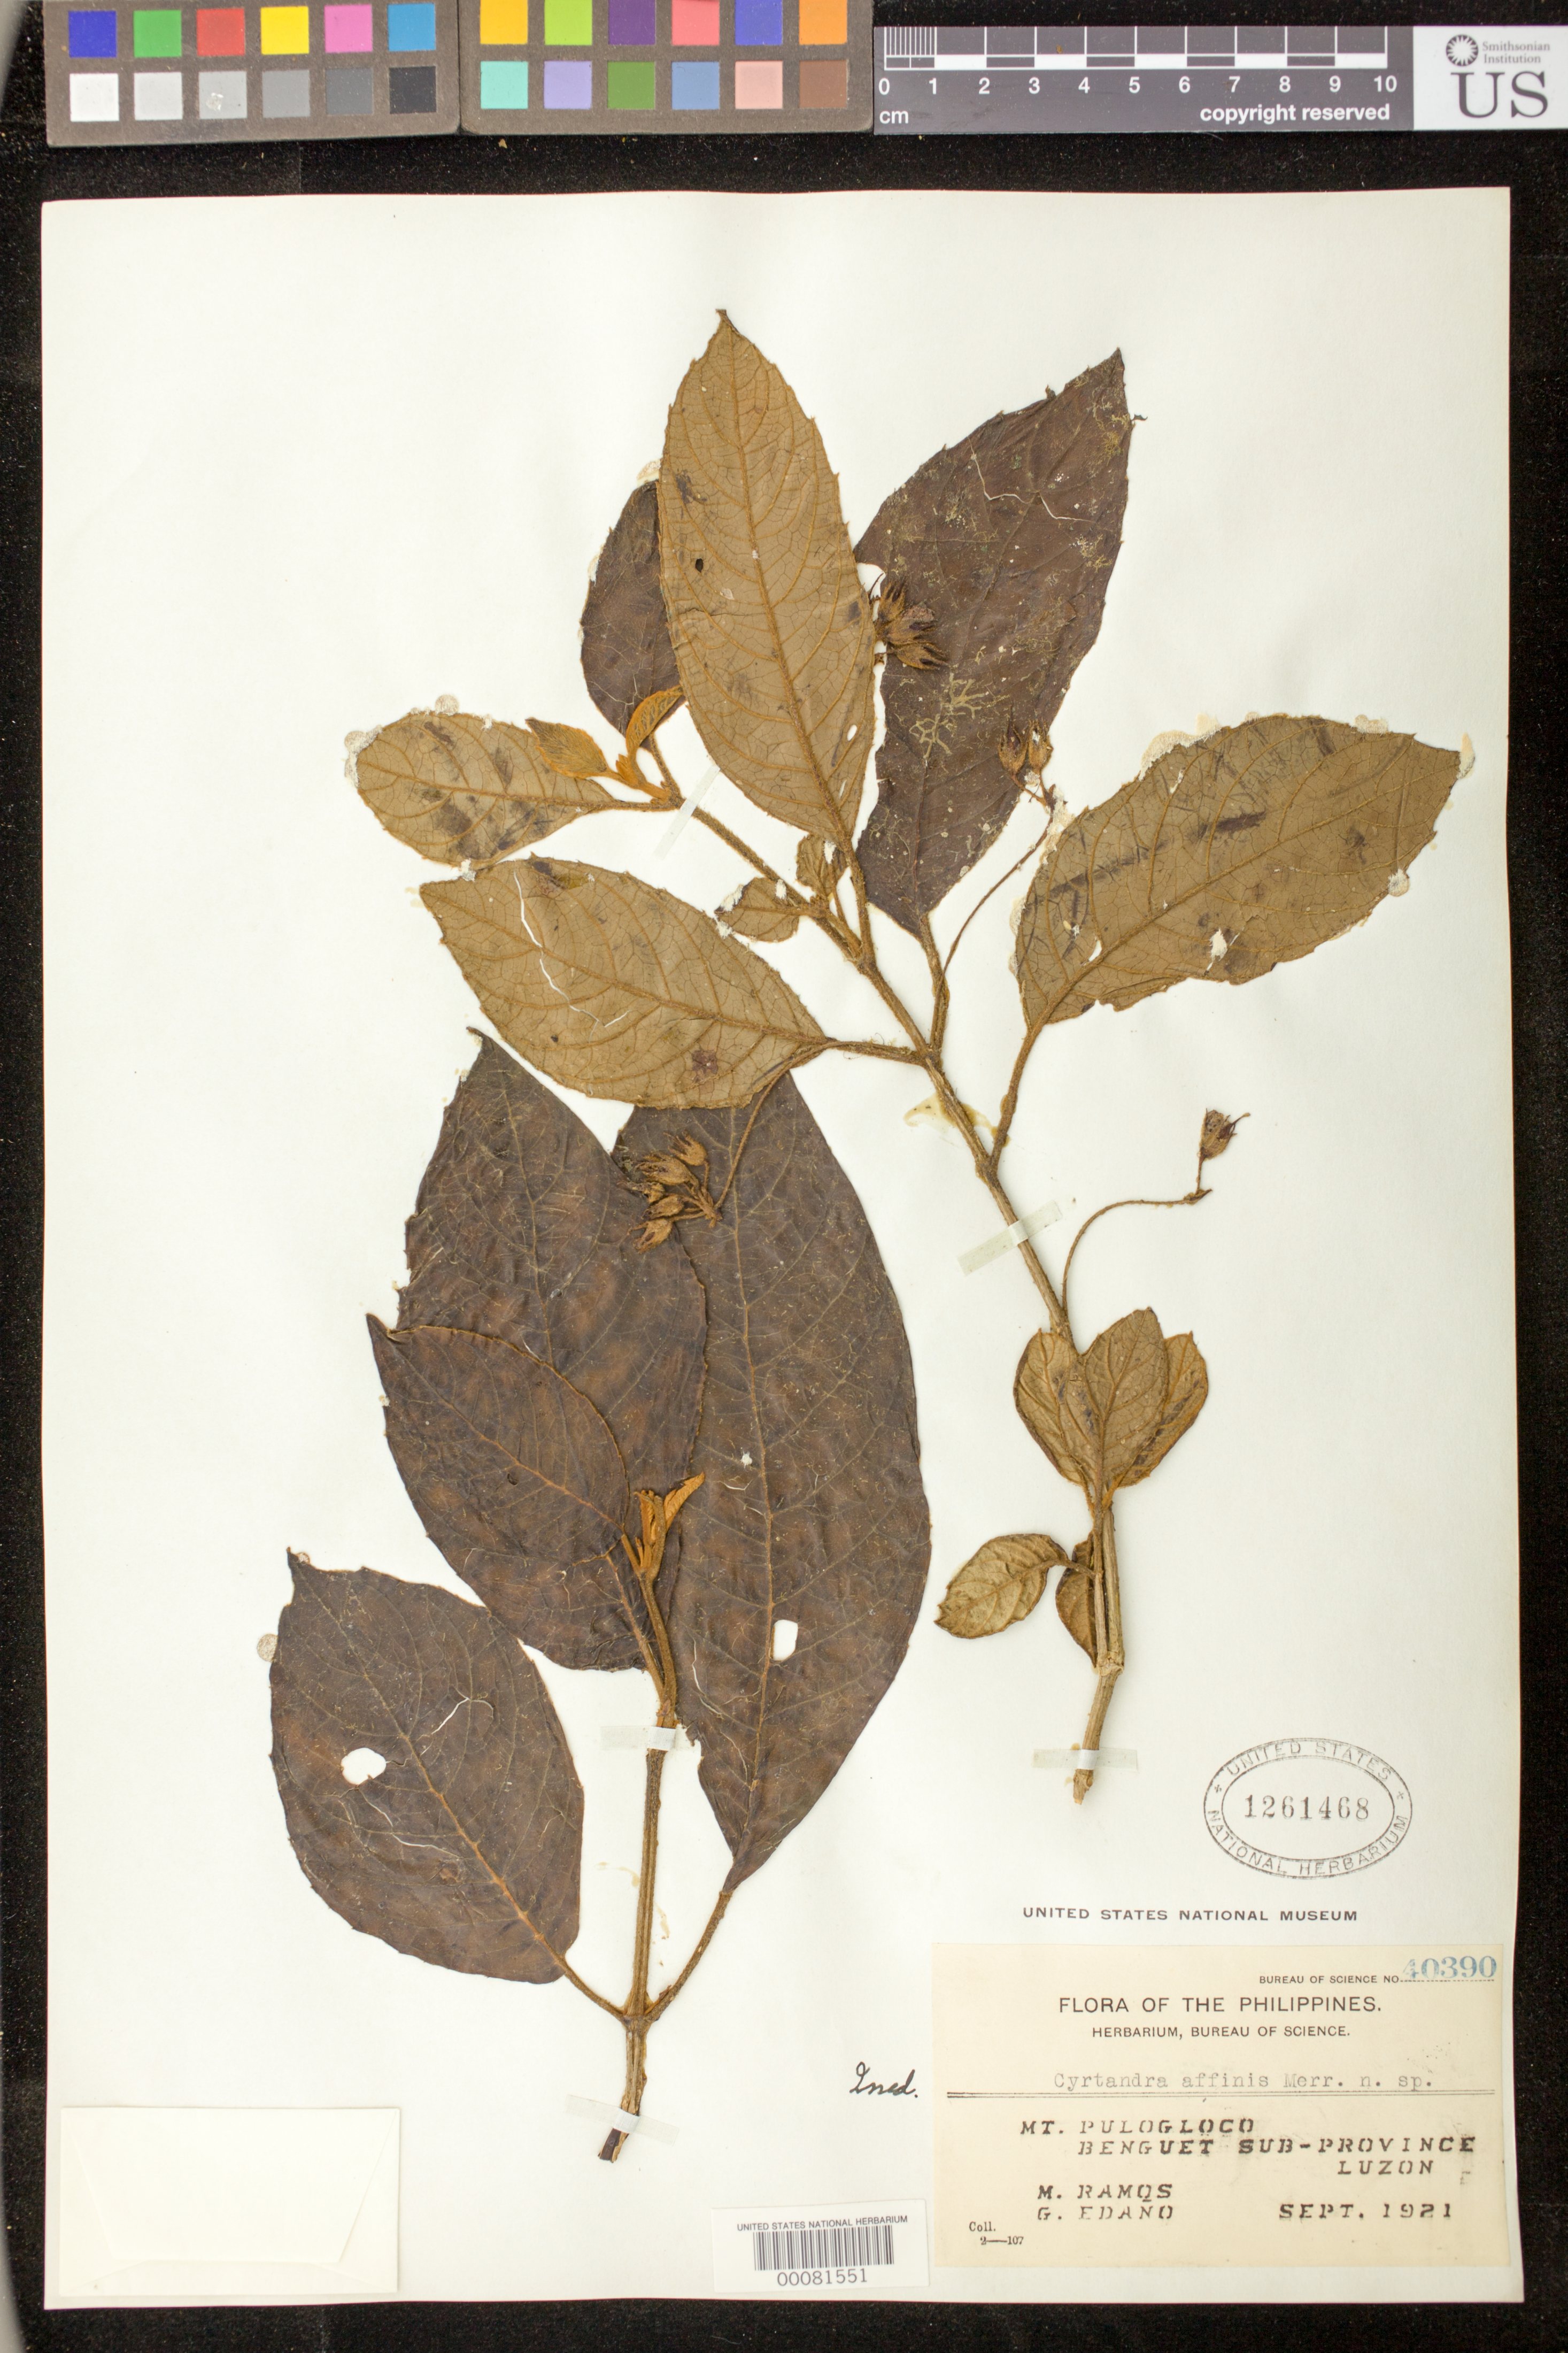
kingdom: Plantae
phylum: Tracheophyta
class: Magnoliopsida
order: Lamiales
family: Gesneriaceae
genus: Cyrtandra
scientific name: Cyrtandra sp.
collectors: M. Ramos & G. Edaño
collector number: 40390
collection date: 1921-09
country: Philippines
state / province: Cordillera (Administrative Region)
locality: Mt. Pulogloco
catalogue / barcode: US 1261468